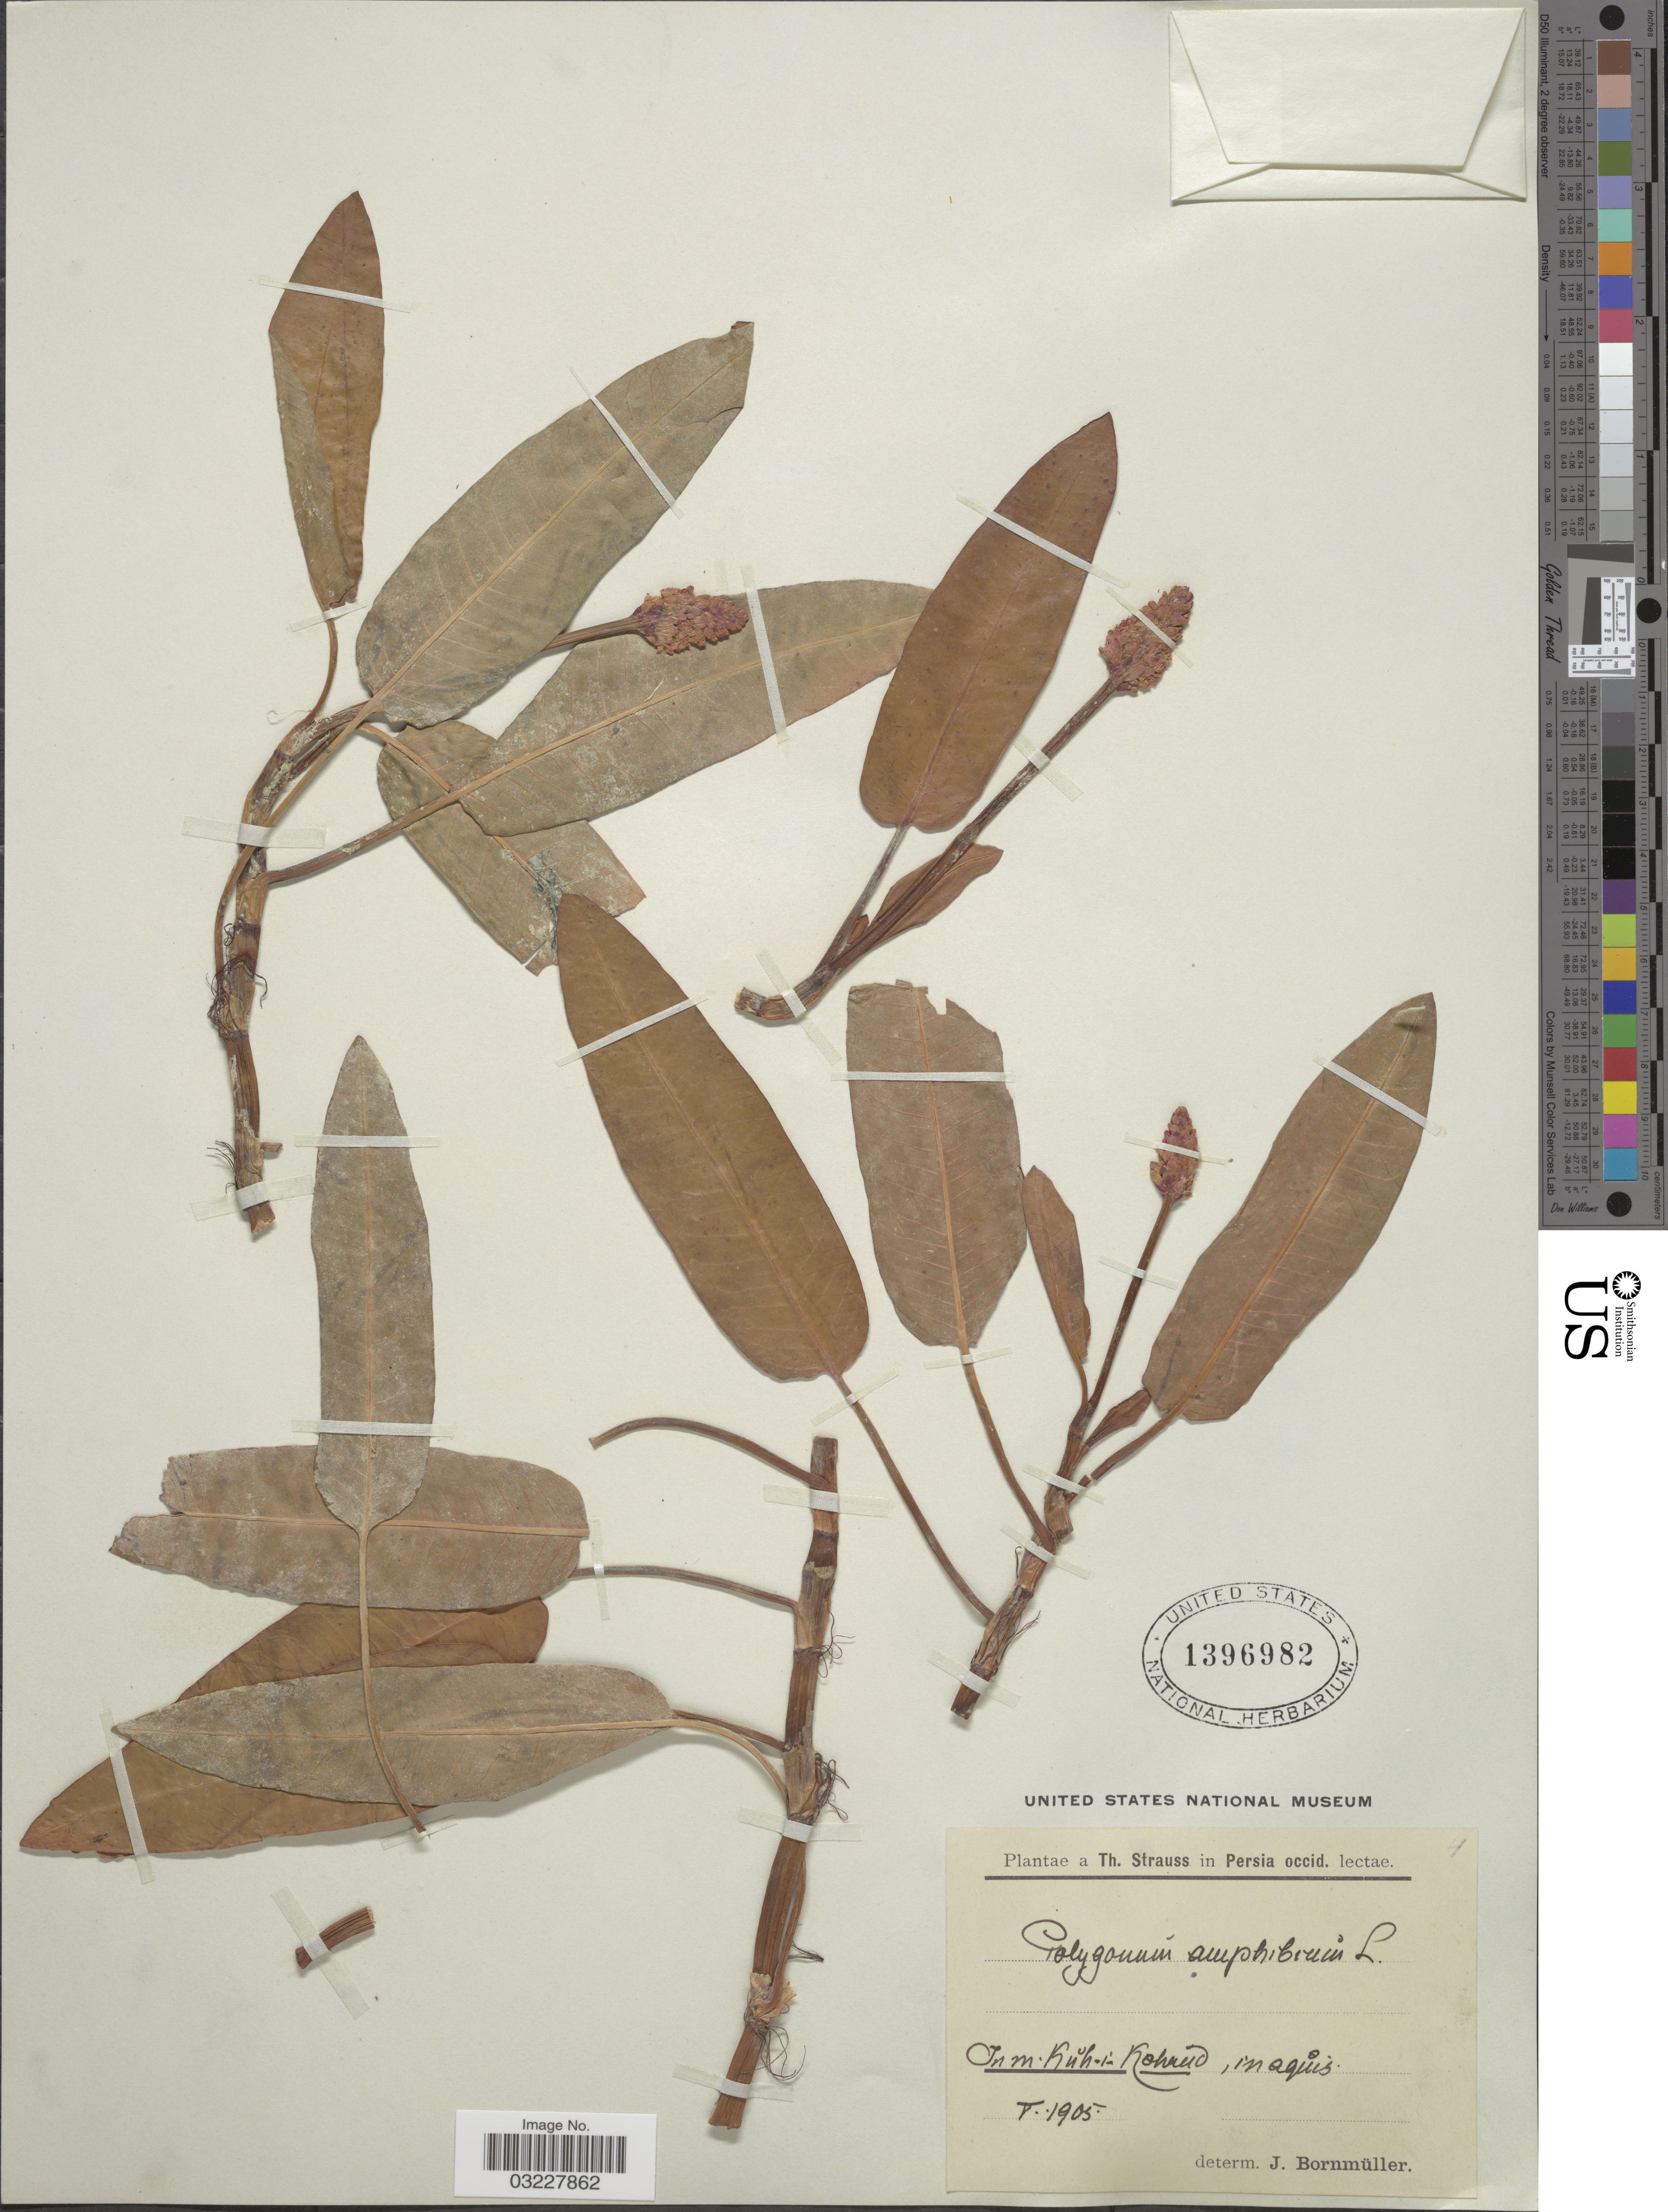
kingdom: Plantae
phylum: Tracheophyta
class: Magnoliopsida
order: Caryophyllales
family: Polygonaceae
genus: Polygonum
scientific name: Polygonum amphibium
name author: L.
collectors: T. Strauss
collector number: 4?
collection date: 1905-05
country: Iran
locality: Persia occid. In m. Kŭh-i-Kohund [interpreted].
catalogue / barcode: US 1396982